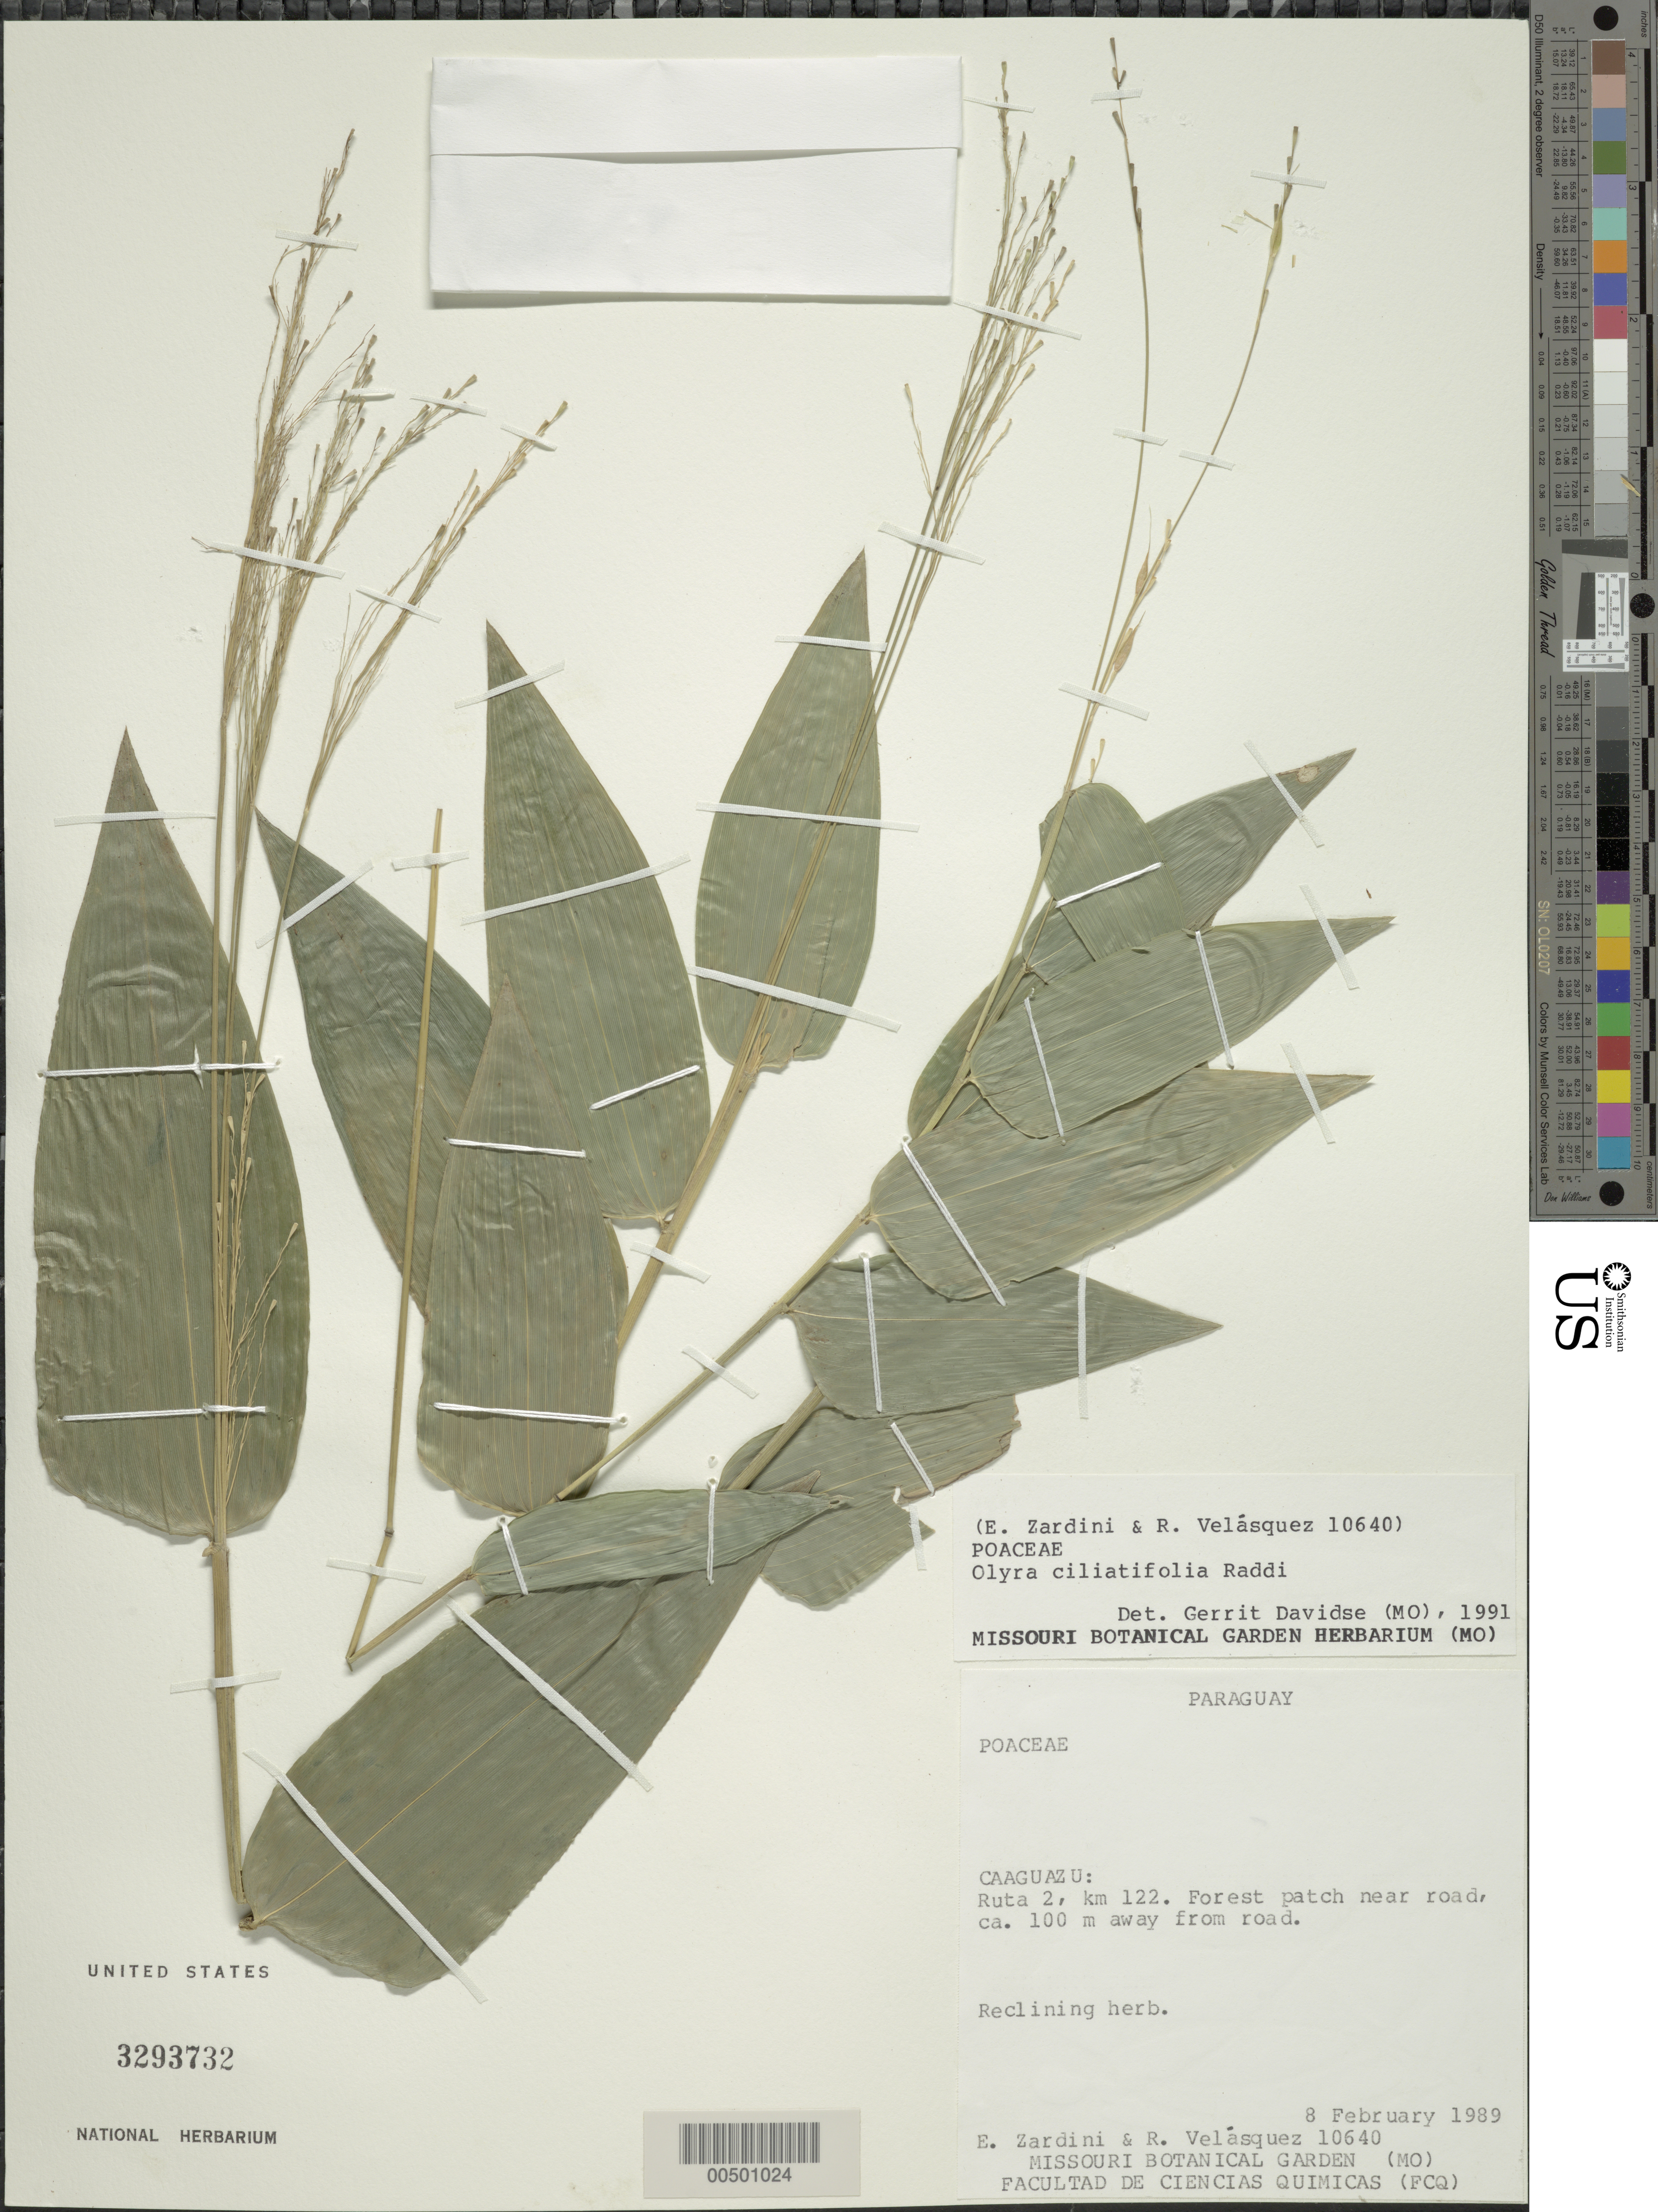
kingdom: Plantae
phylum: Tracheophyta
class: Liliopsida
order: Poales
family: Poaceae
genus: Olyra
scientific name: Olyra ciliatifolia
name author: Raddi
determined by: Davidse, Gerrit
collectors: E. M. Zardini & C. Velasquez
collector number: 10640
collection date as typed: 08 Feb 1989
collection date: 1989-02-08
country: Paraguay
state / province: Caaguazú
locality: Ruta 2, km 122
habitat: Forest patch, ca. 100 m from road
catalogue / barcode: US 3293732